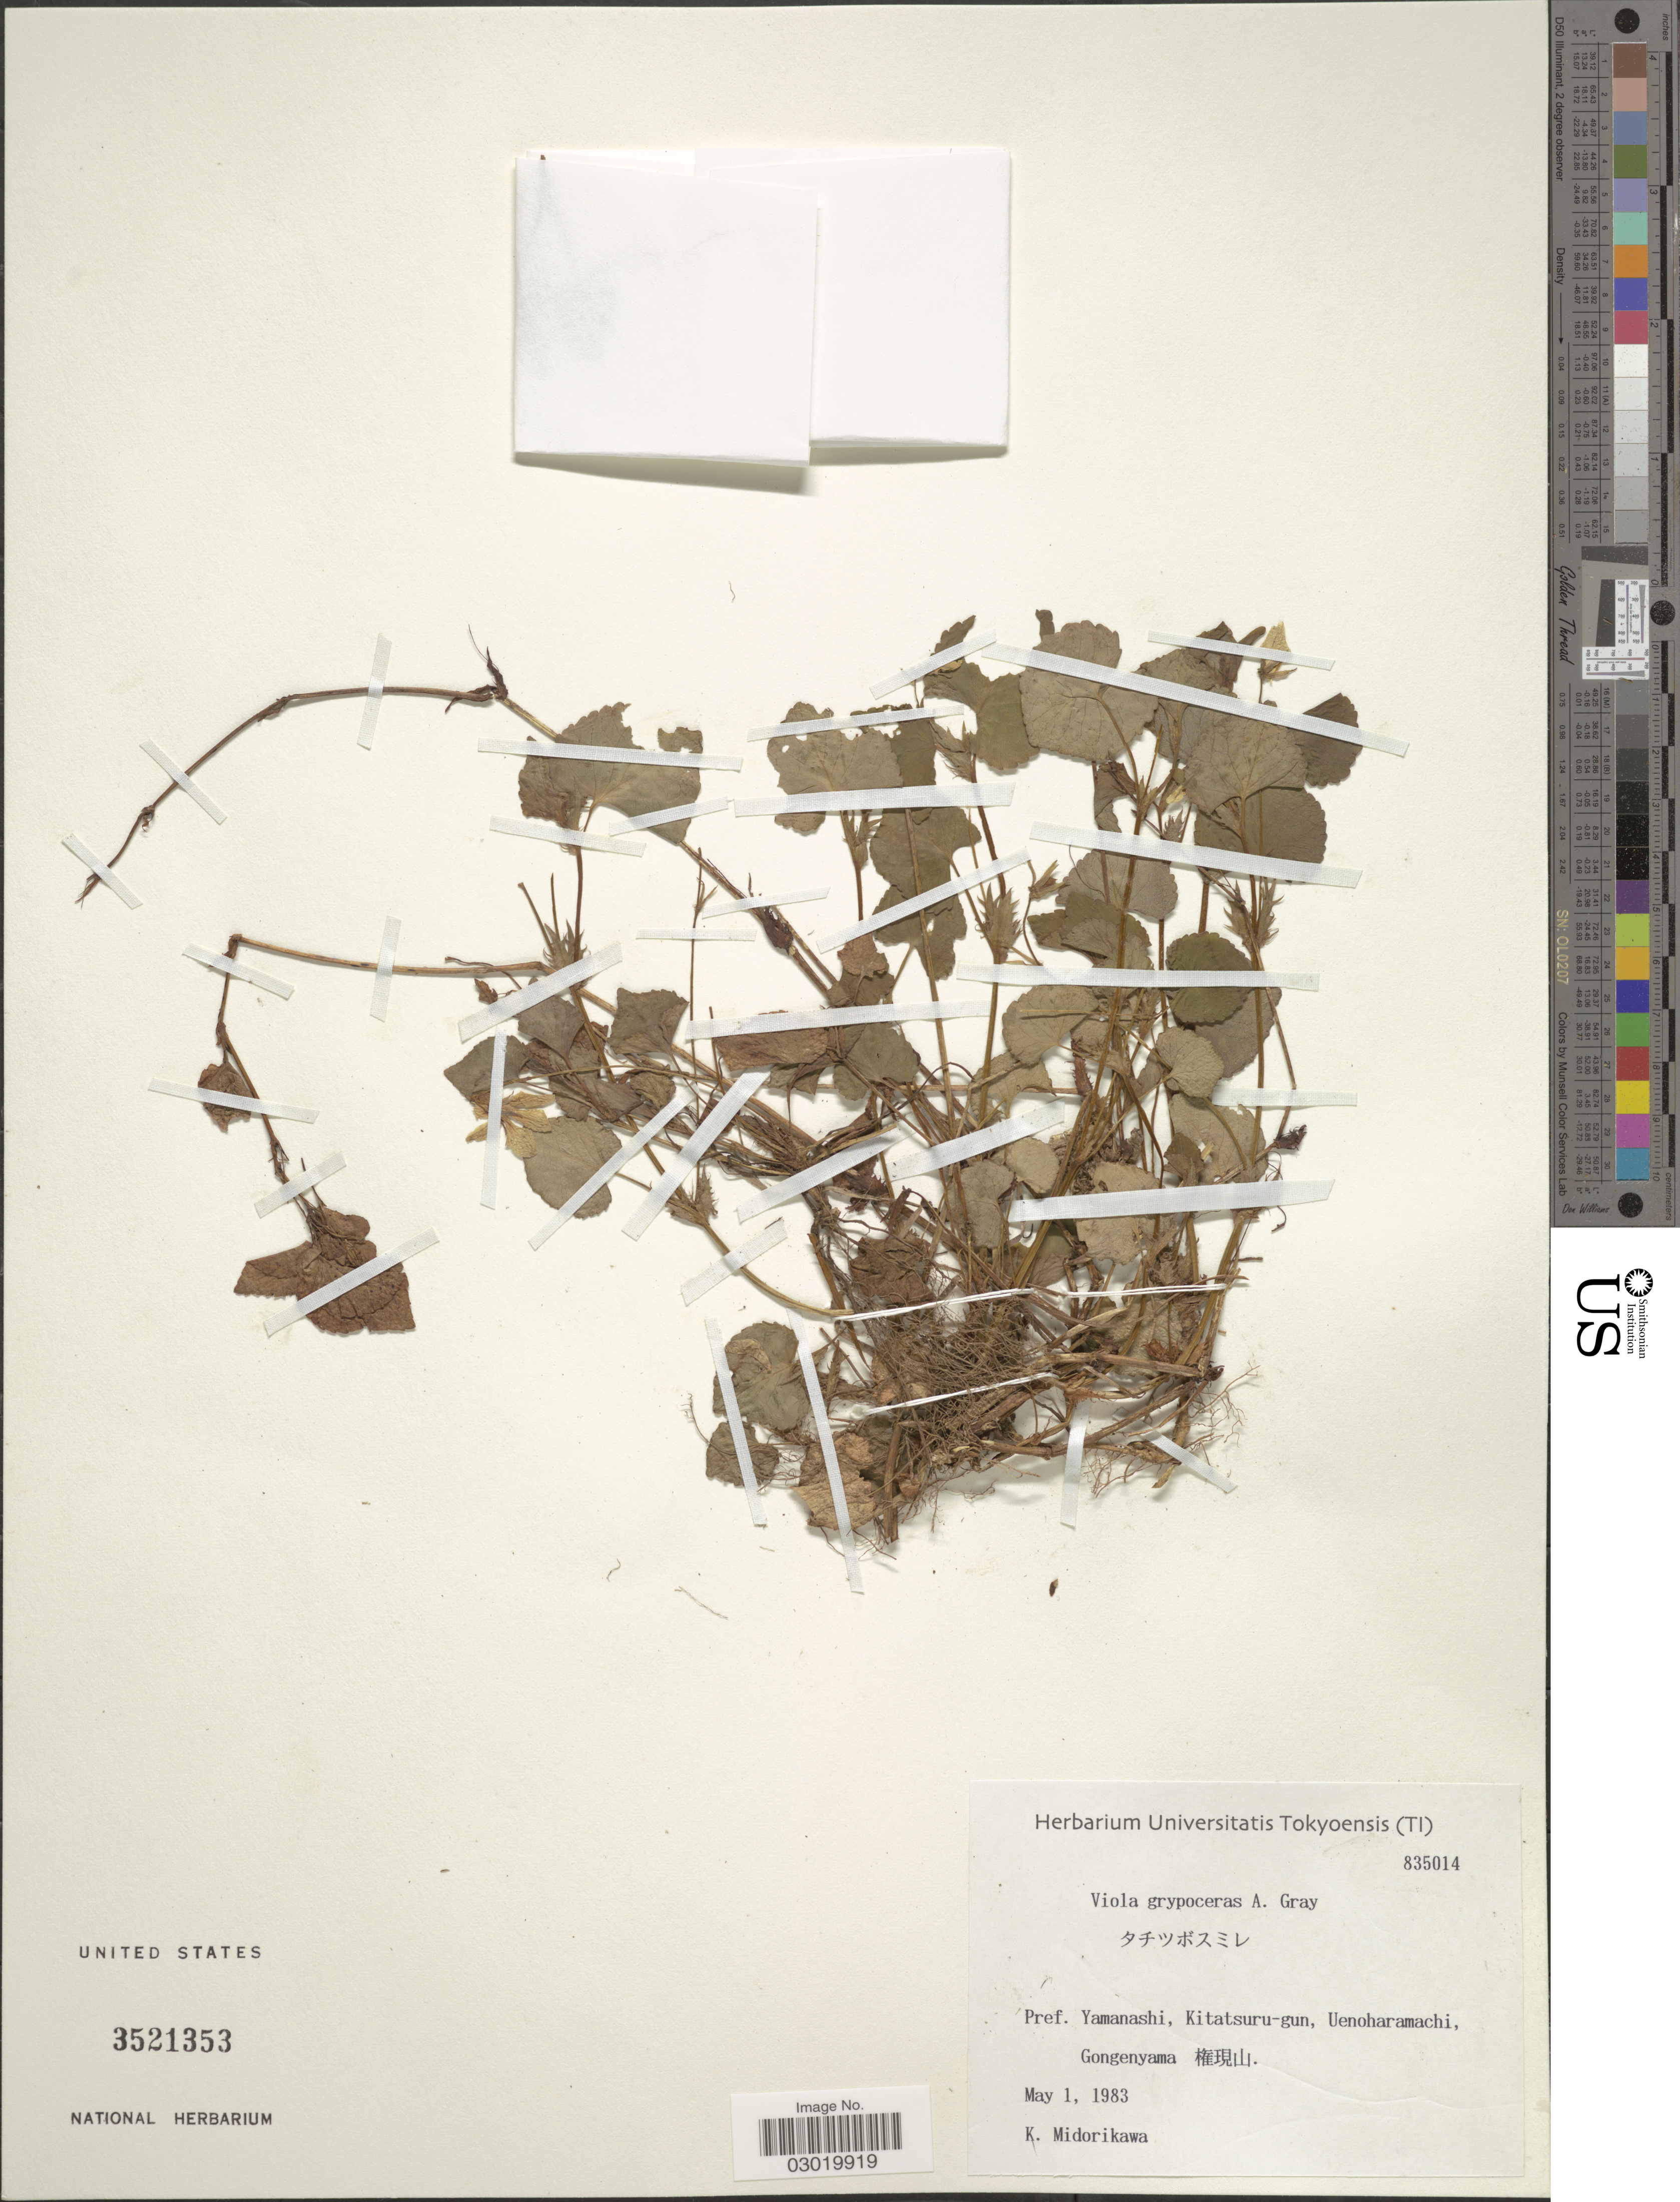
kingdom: Plantae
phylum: Tracheophyta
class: Magnoliopsida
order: Malpighiales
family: Violaceae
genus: Viola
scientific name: Viola grypoceras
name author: A. Gray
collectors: K. Midorikawa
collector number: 835014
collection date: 1983-05-01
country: Japan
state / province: Yamanasi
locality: Pref. Yamanashi, Kitatsuru-gun, Uenoharamachi, Gongenyama X.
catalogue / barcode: US 3521353